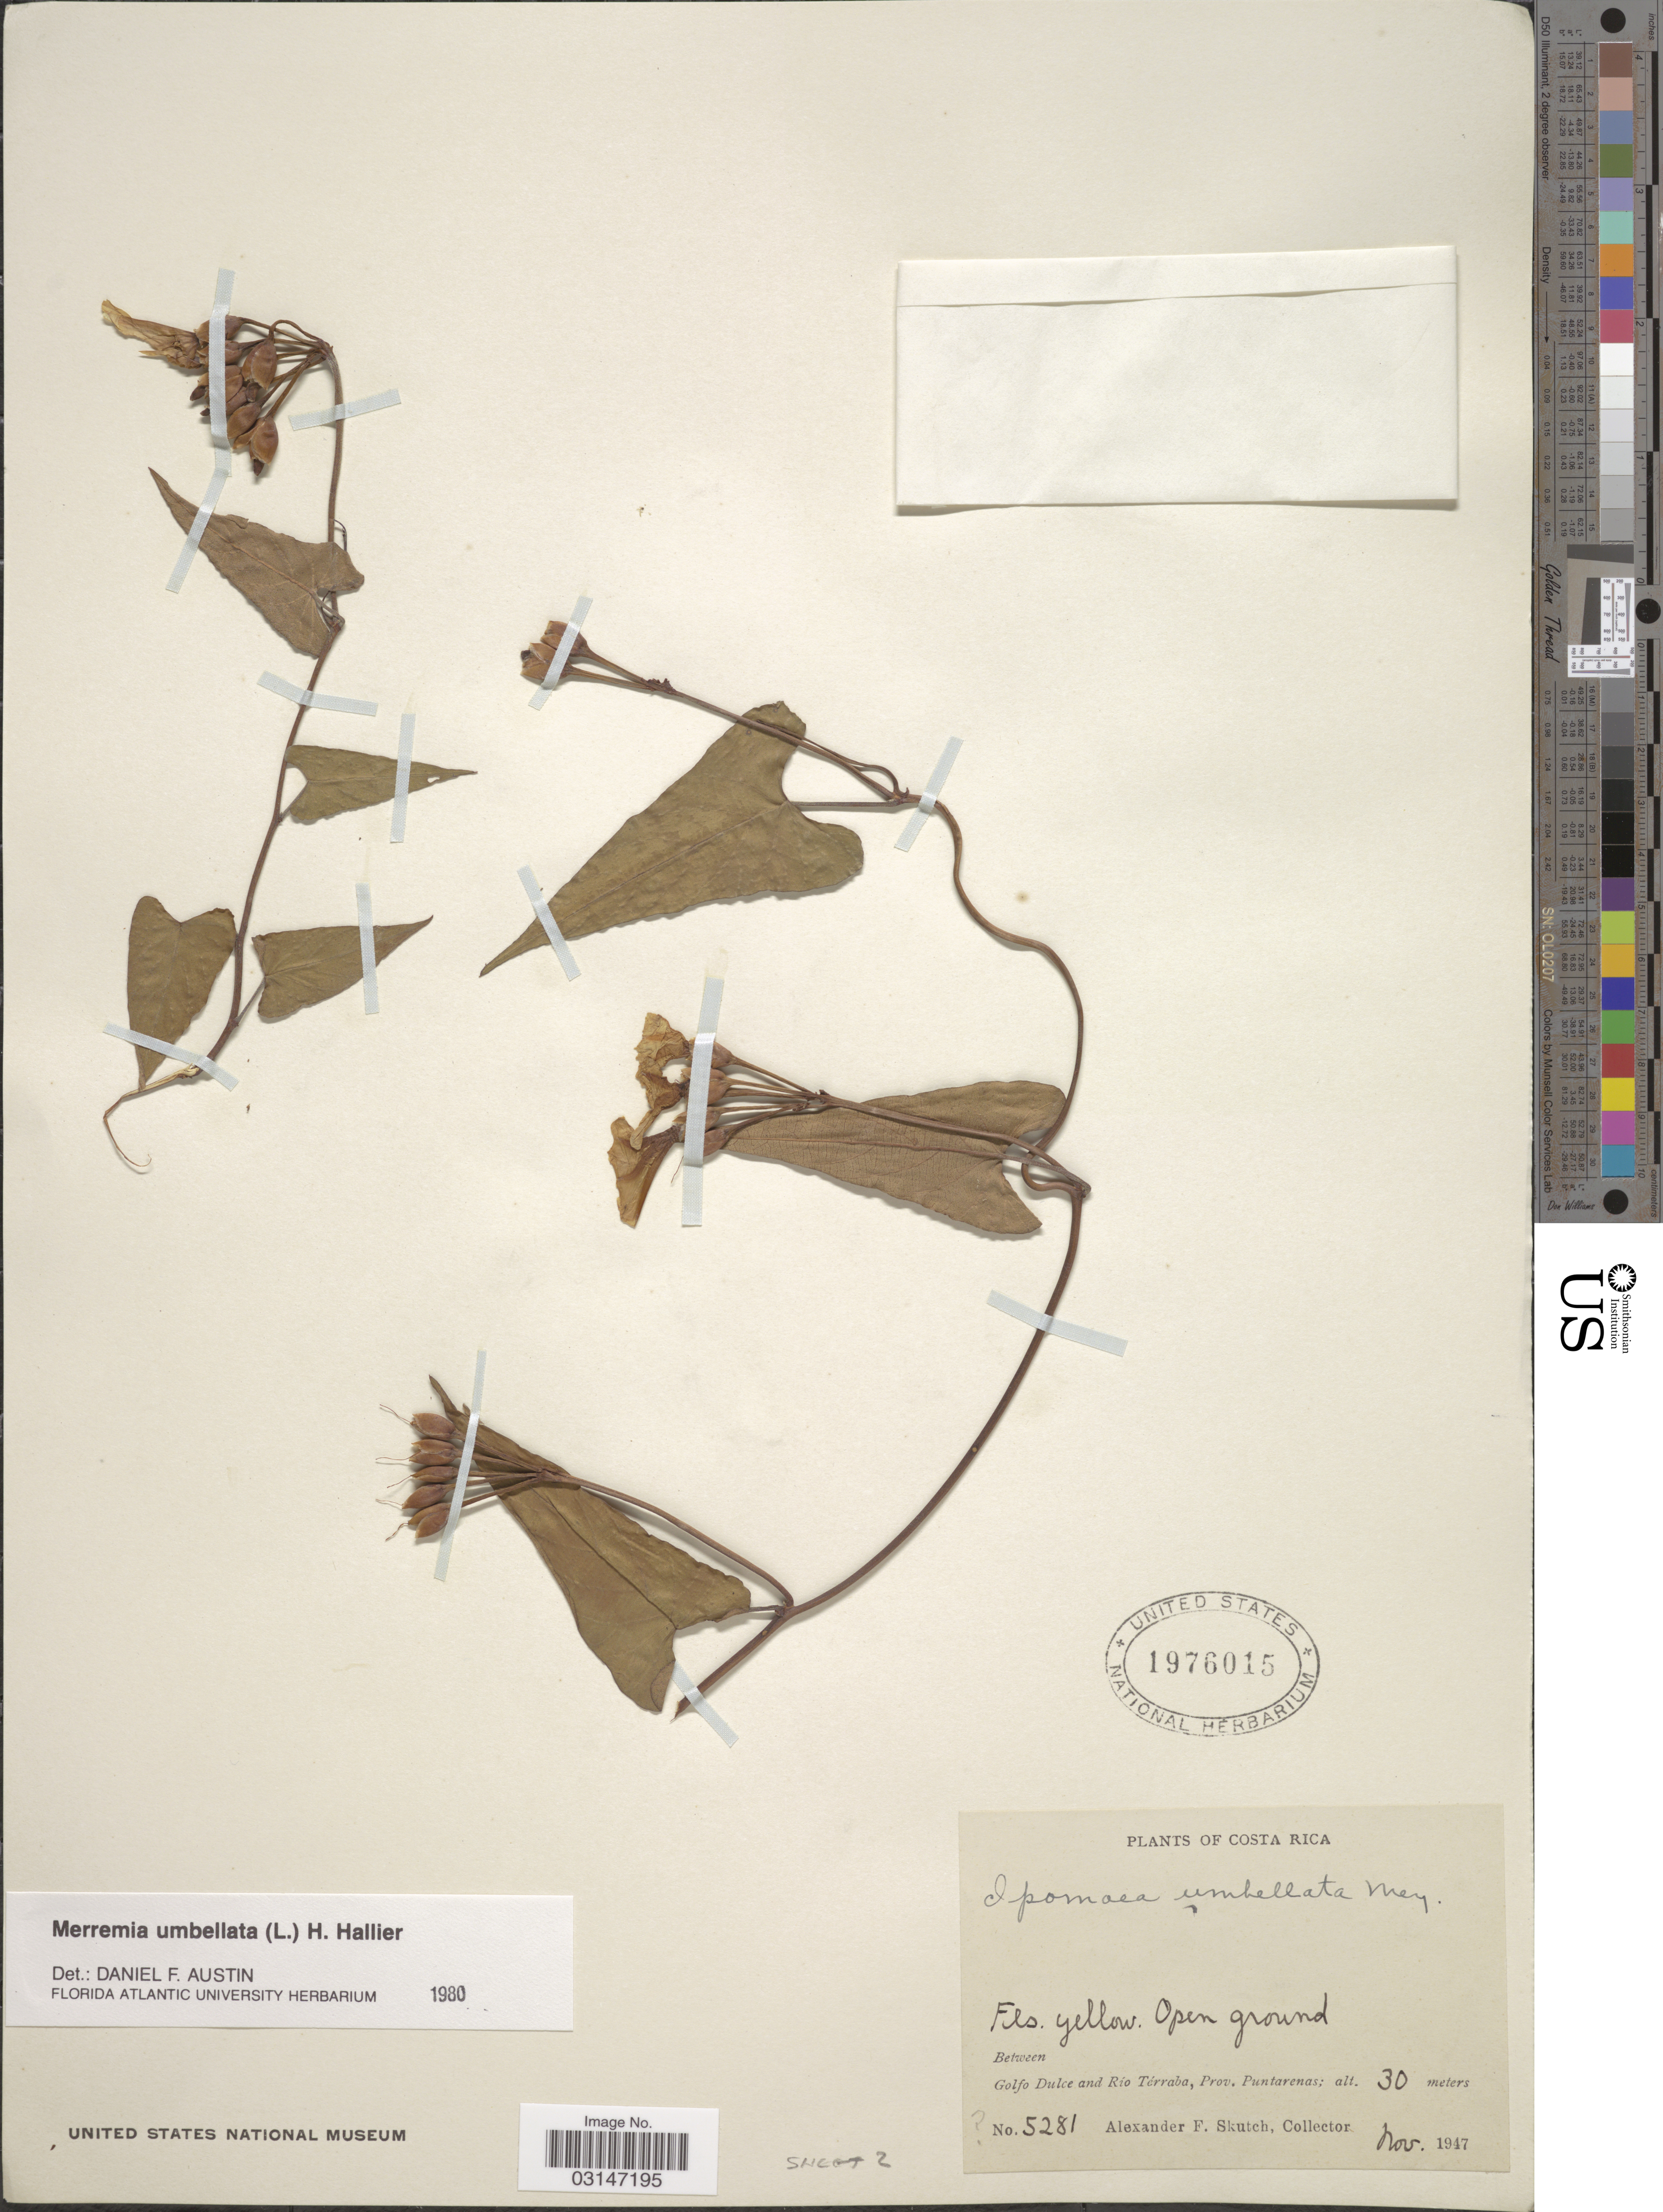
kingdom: Plantae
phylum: Tracheophyta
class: Magnoliopsida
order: Solanales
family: Convolvulaceae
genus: Camonea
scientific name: Camonea umbellata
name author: (L.) A. R. Simões & Staples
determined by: Strong, Mark T., (BOT), Smithsonian Institution - National Museum of Natural History (UNITED STATES)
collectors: A. F. Skutch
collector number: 5281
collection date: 1947-11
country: Costa Rica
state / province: Puntarenas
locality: Between Golfo Dulce and Río Térraba.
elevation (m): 30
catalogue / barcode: US 1976015